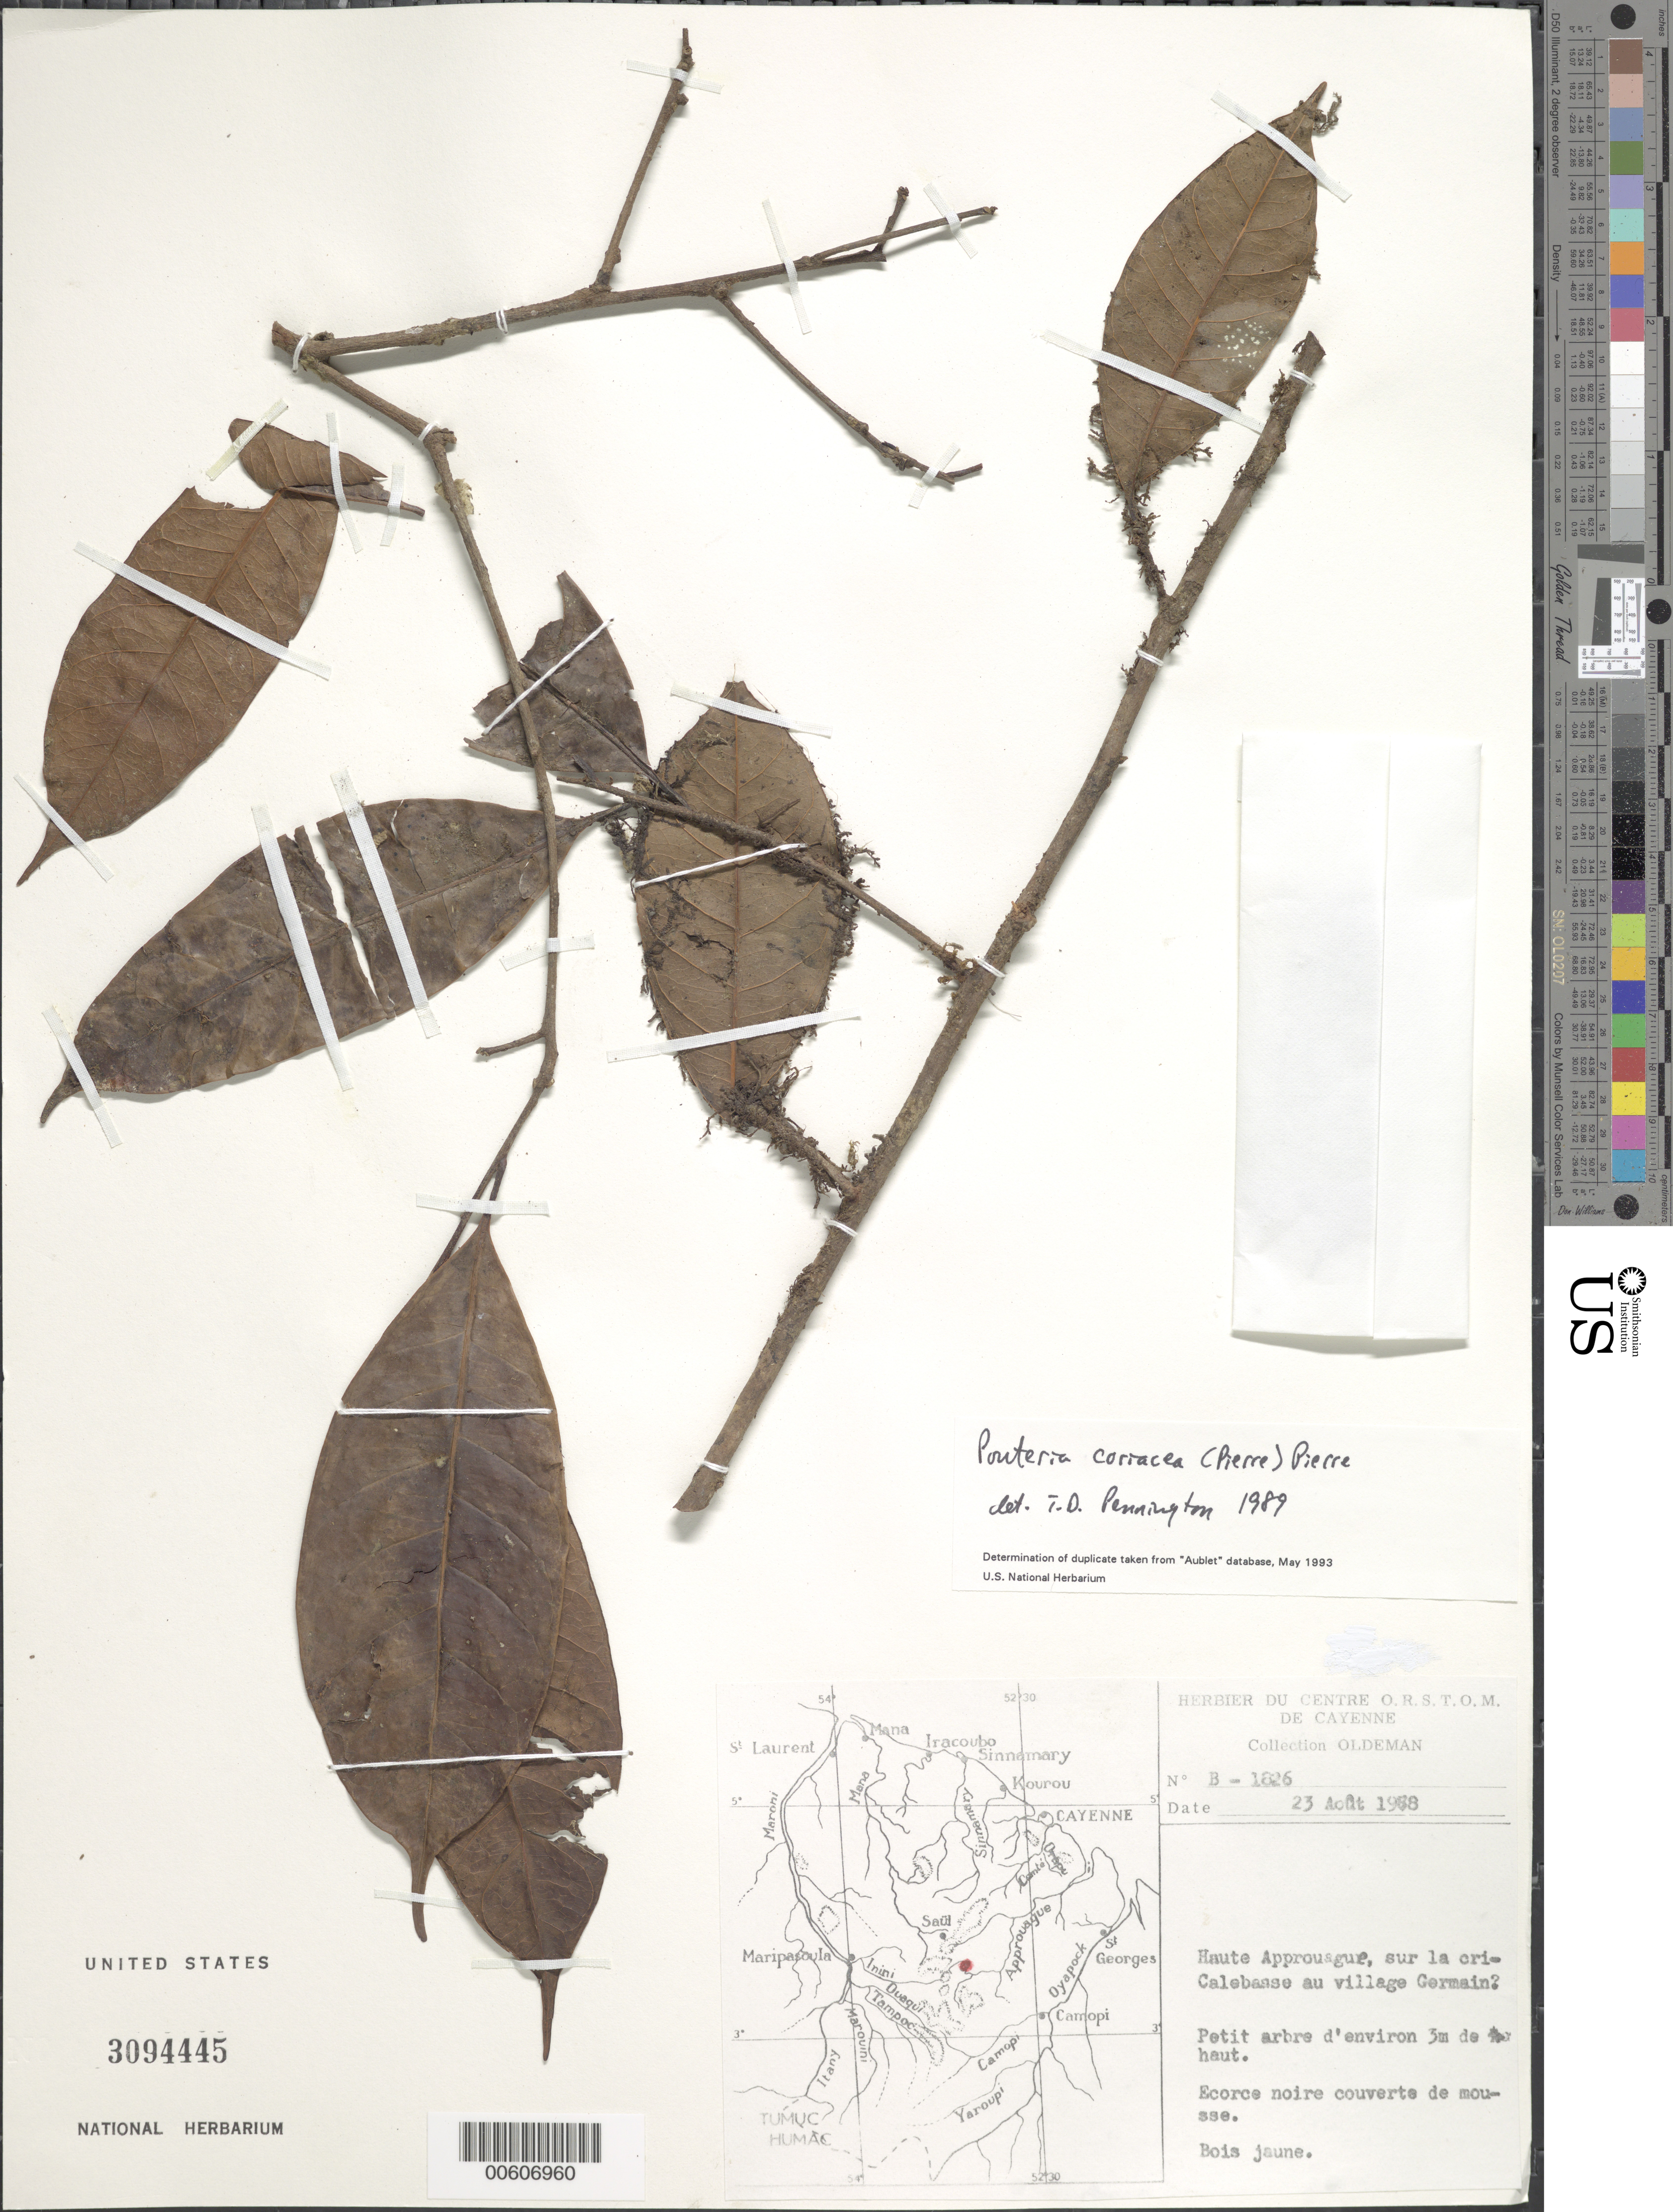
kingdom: Plantae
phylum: Tracheophyta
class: Magnoliopsida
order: Ericales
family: Sapotaceae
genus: Pouteria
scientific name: Pouteria coriacea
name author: (Pierre) Pierre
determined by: Pennington, T. D., (K)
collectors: R. Oldeman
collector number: B 1826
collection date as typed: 23-Aug-68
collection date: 1968-08-23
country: French Guiana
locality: Crique Calebasse - Bassin du Haut-Approuague, au village Germain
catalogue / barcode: US 3094445